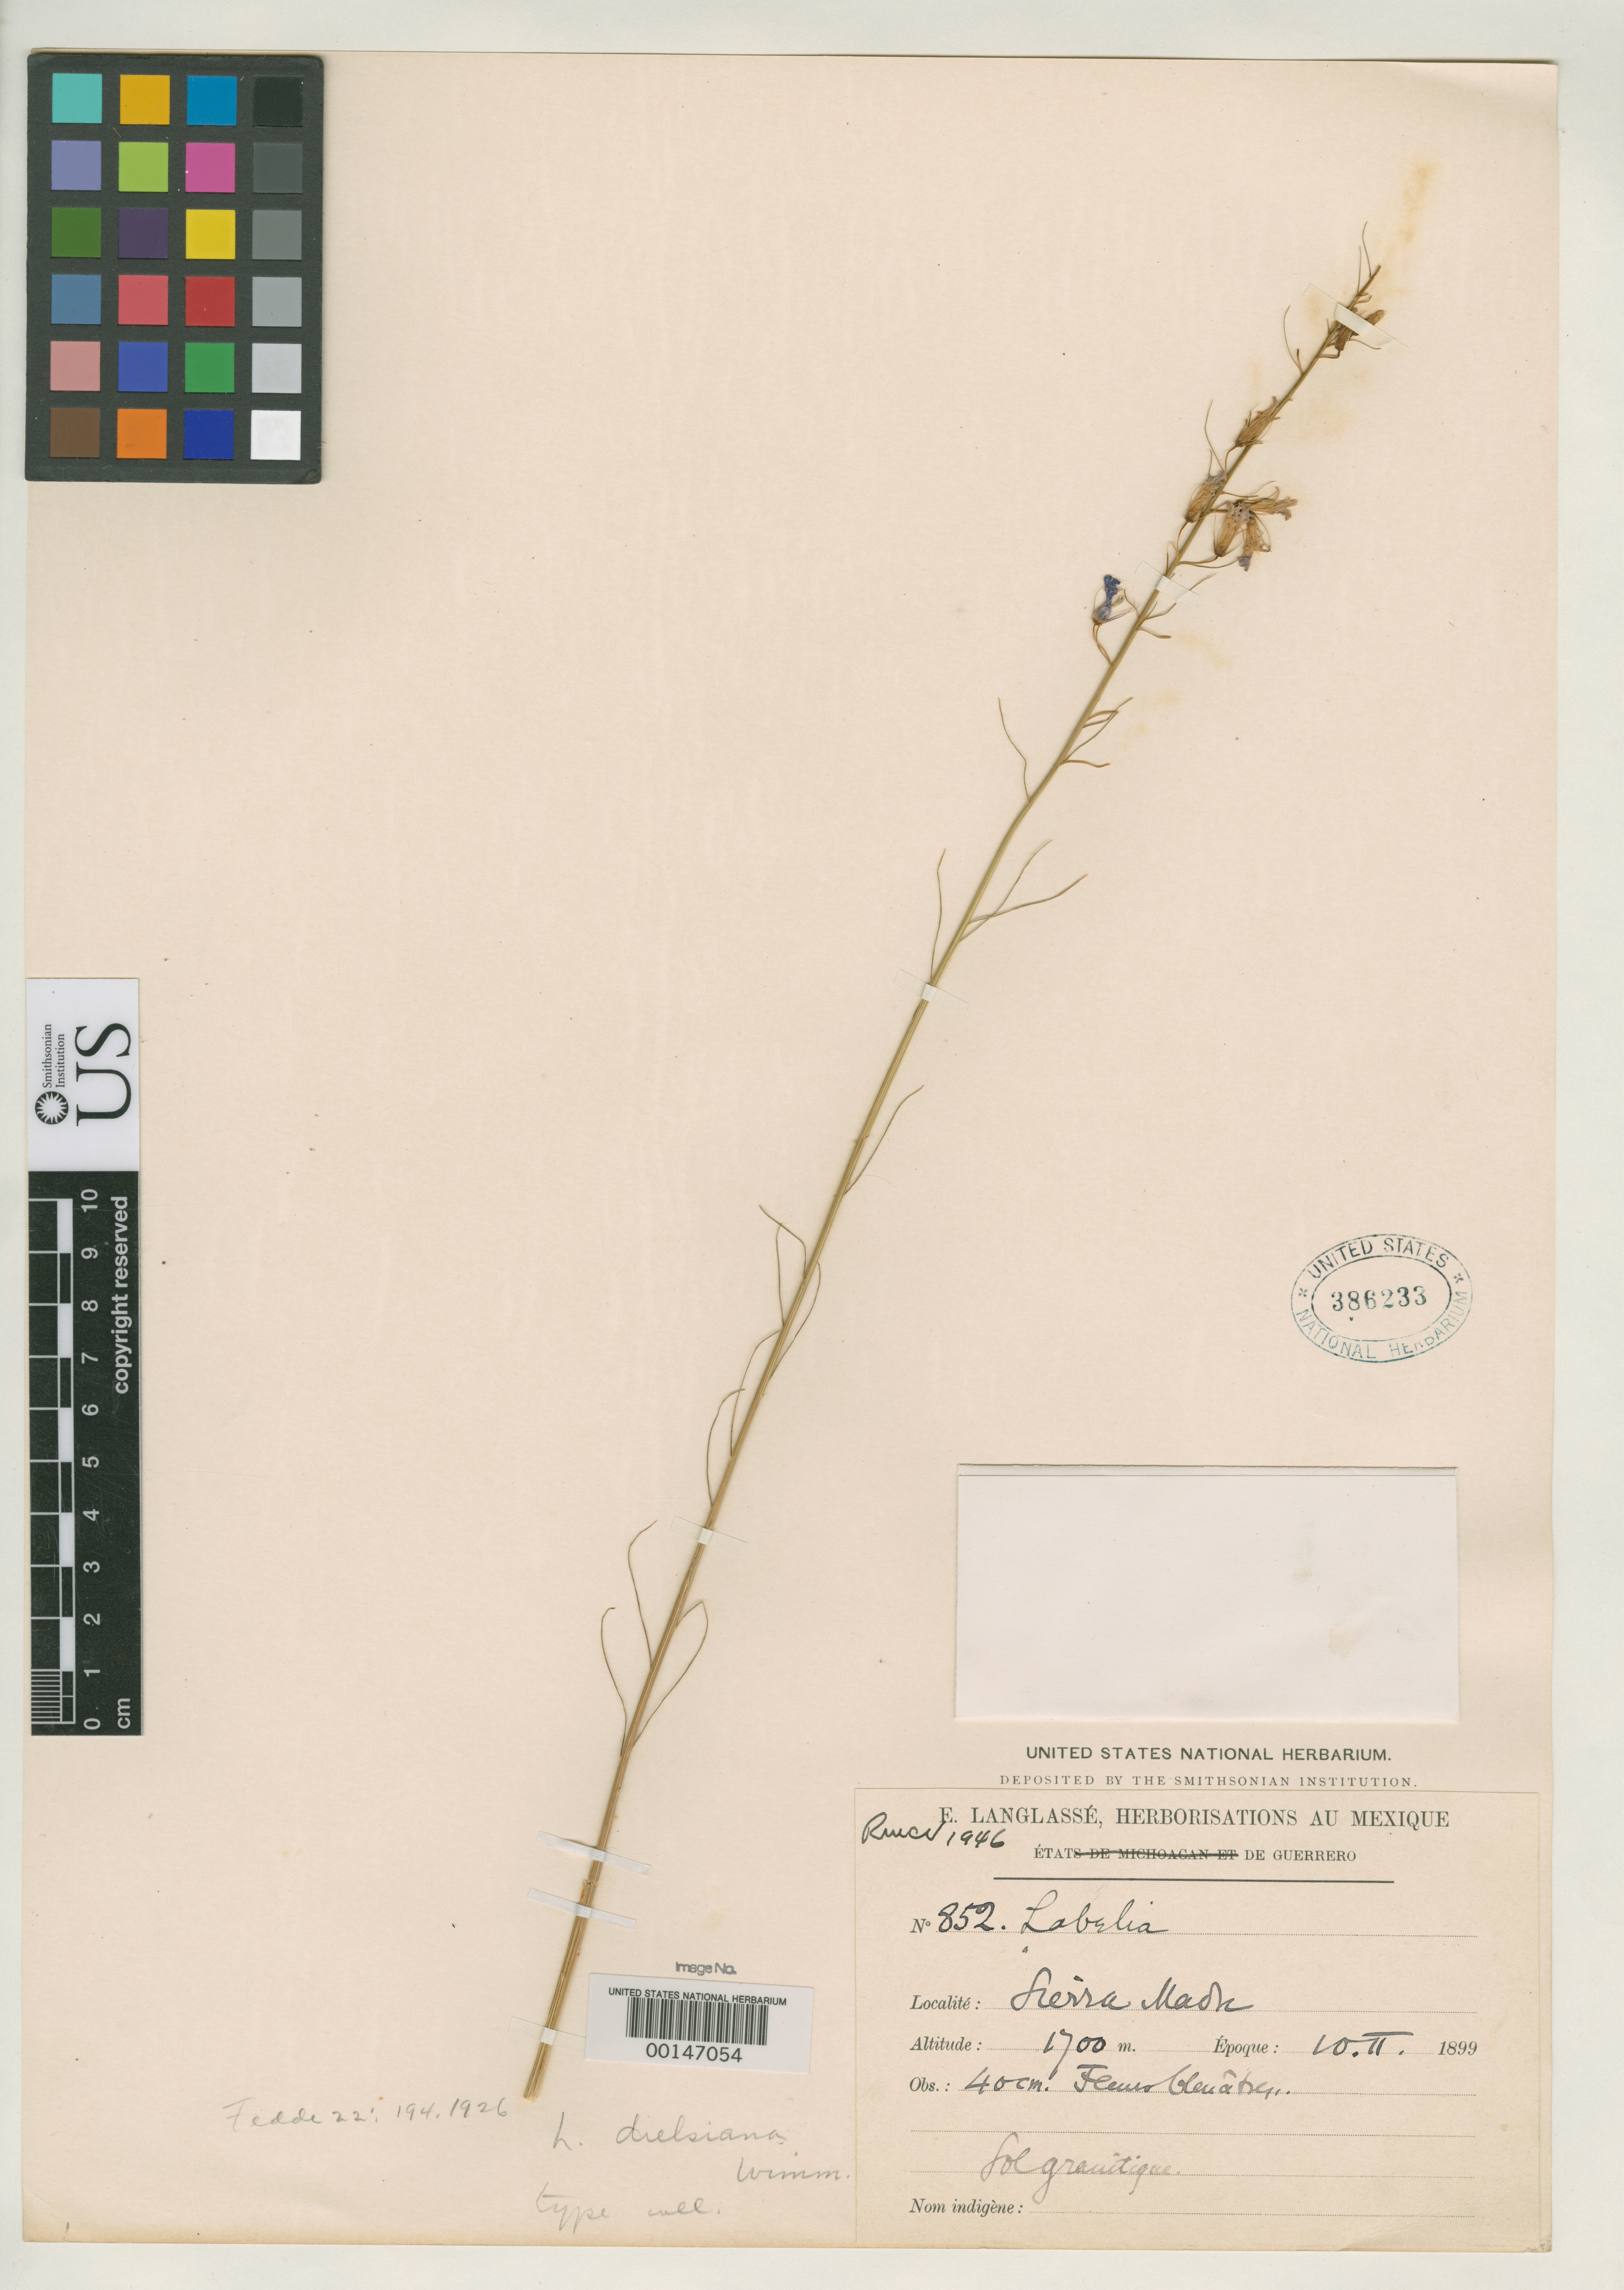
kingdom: Plantae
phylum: Tracheophyta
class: Magnoliopsida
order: Asterales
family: Campanulaceae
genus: Lobelia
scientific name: Lobelia dielsiana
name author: E. Wimm.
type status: Isotype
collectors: E. Langlassé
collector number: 852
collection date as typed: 10 Feb 1899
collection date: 1899-02-10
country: Mexico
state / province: Guerrero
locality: Sierra Nache.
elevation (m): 1700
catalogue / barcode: US 386233